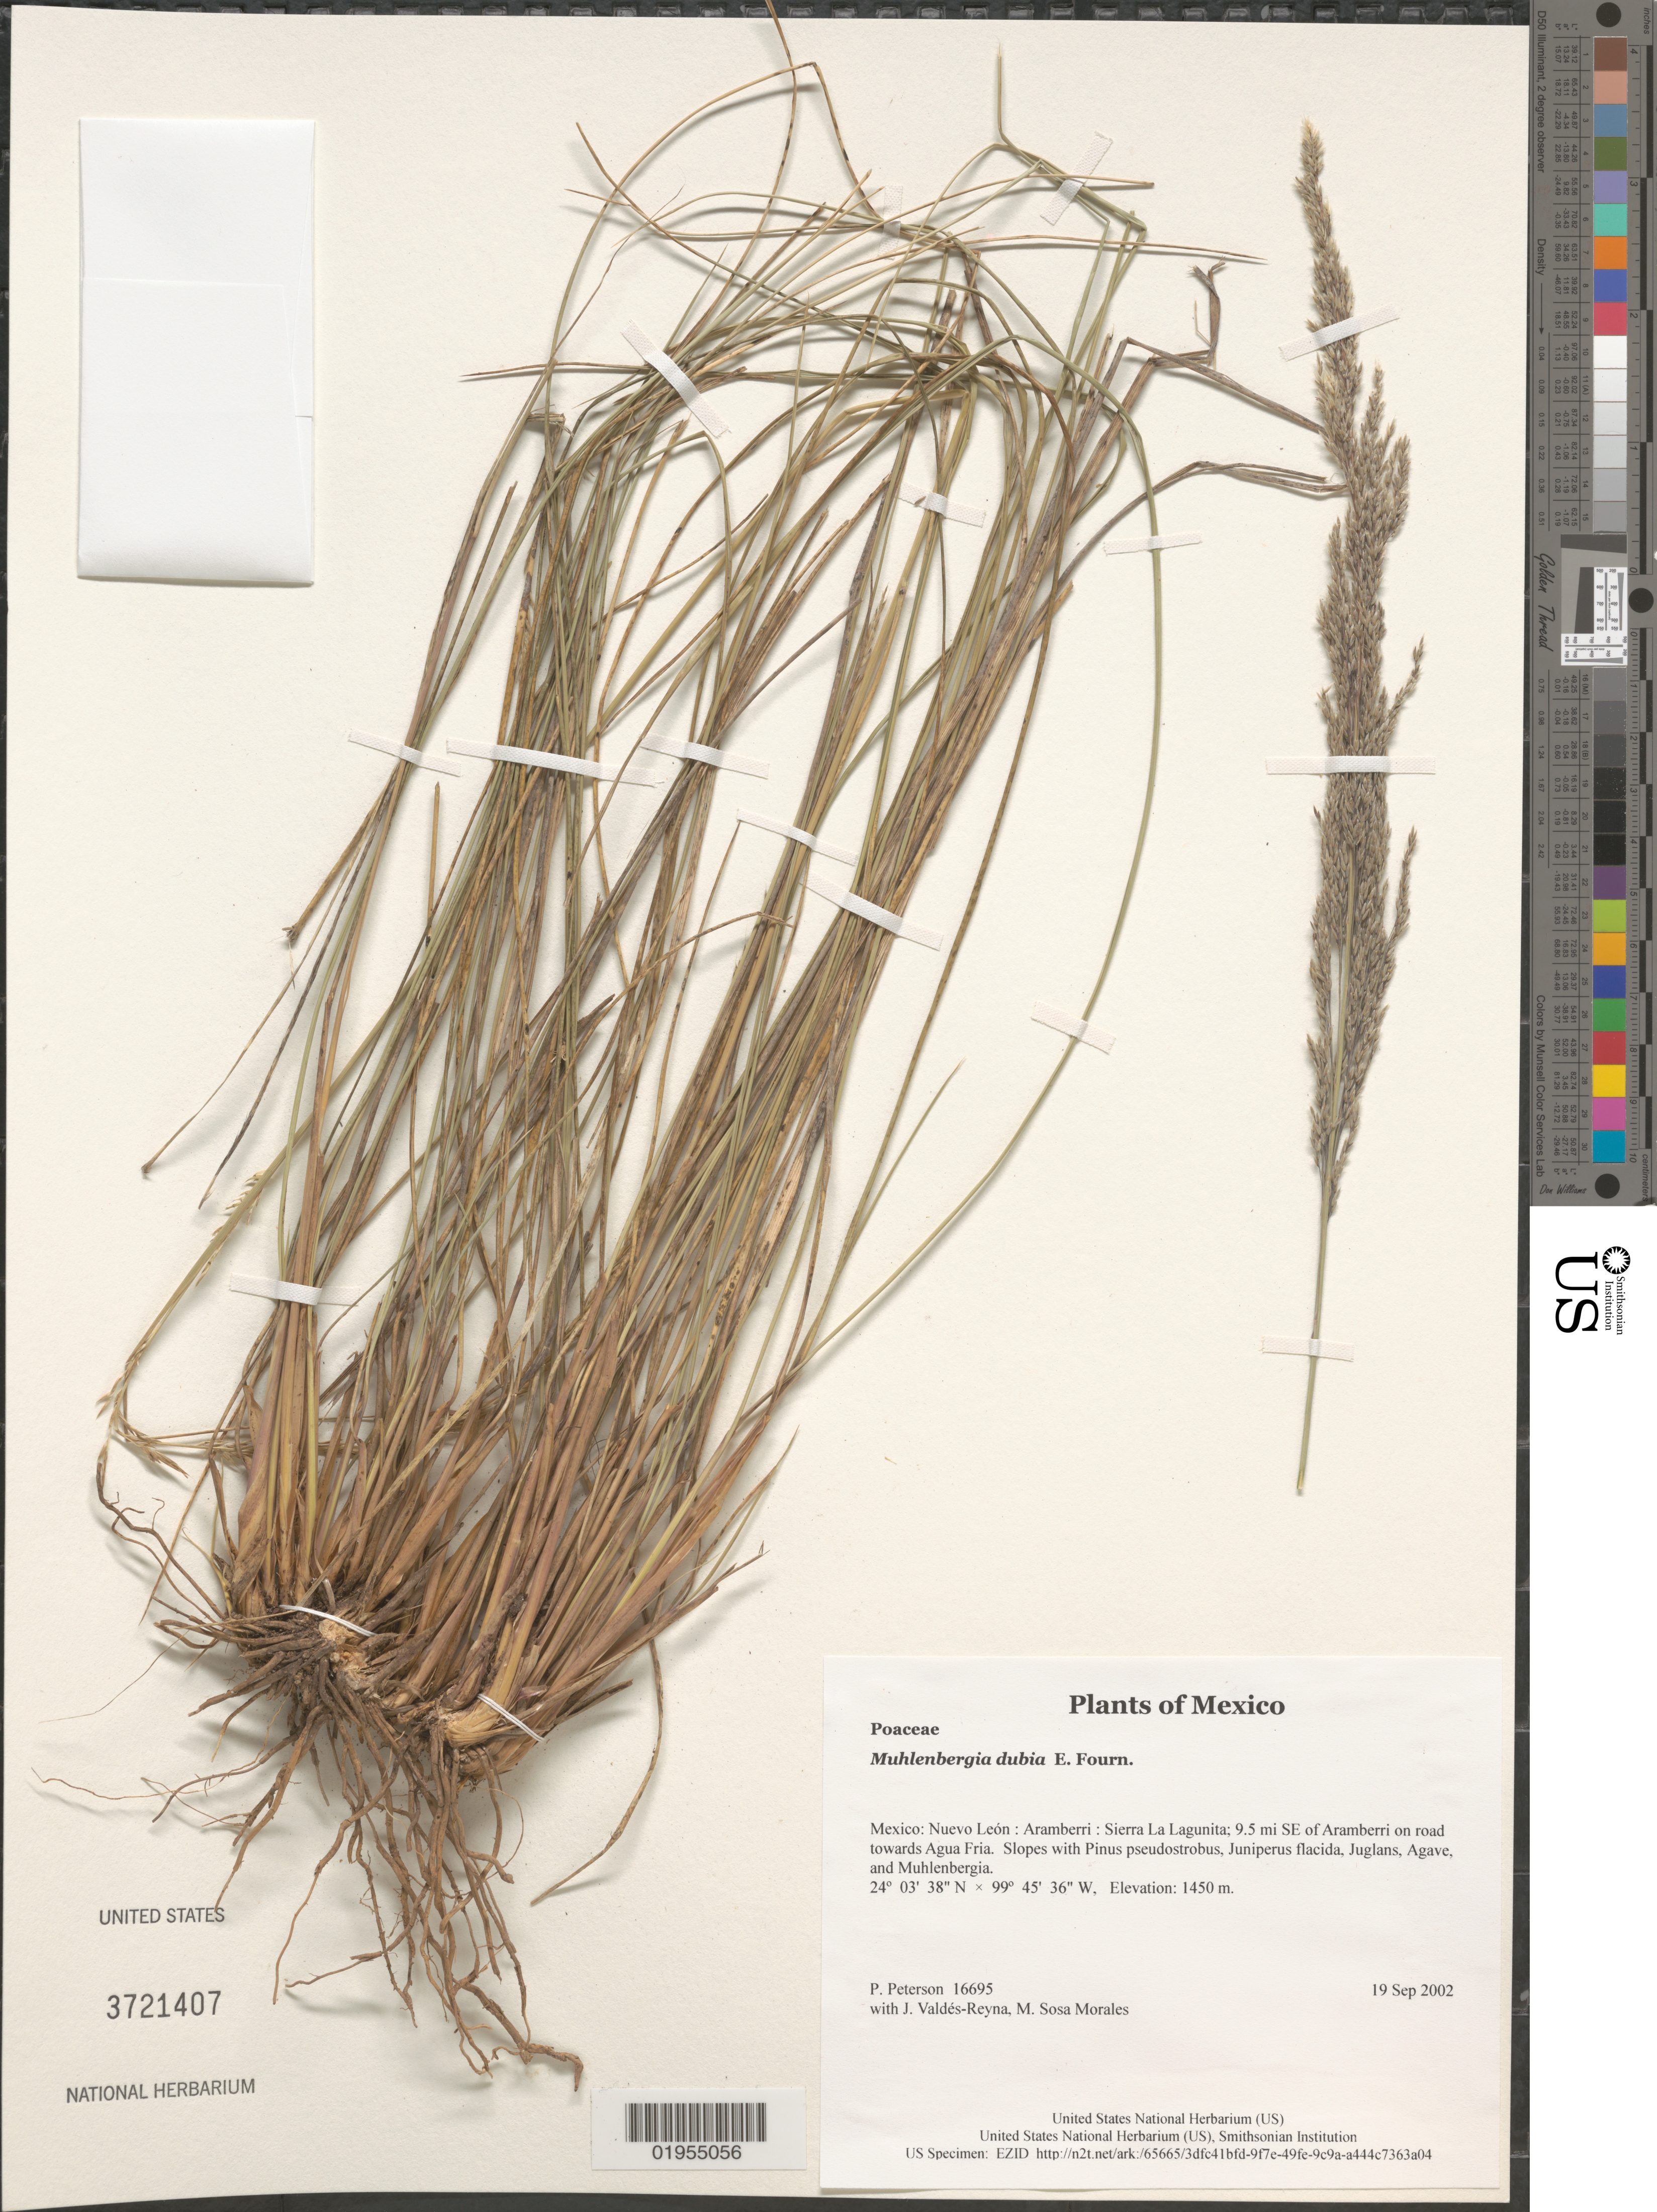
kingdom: Plantae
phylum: Tracheophyta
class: Liliopsida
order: Poales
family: Poaceae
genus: Muhlenbergia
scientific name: Muhlenbergia dubia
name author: E. Fourn.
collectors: P. M. Peterson, J. Valdés-Reyna & M. Sosa Morales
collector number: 16695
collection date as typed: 19 Sep 2002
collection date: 2002-09-19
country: Mexico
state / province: Nuevo León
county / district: Aramberri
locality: Sierra La Lagunita; 9.5 mi SE of Aramberri on road towards Agua Fria. Slopes with Pinus pseudostrobus, Juniperus flacida, Juglans, Agave, and Muhlenbergia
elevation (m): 1450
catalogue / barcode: US 3721407